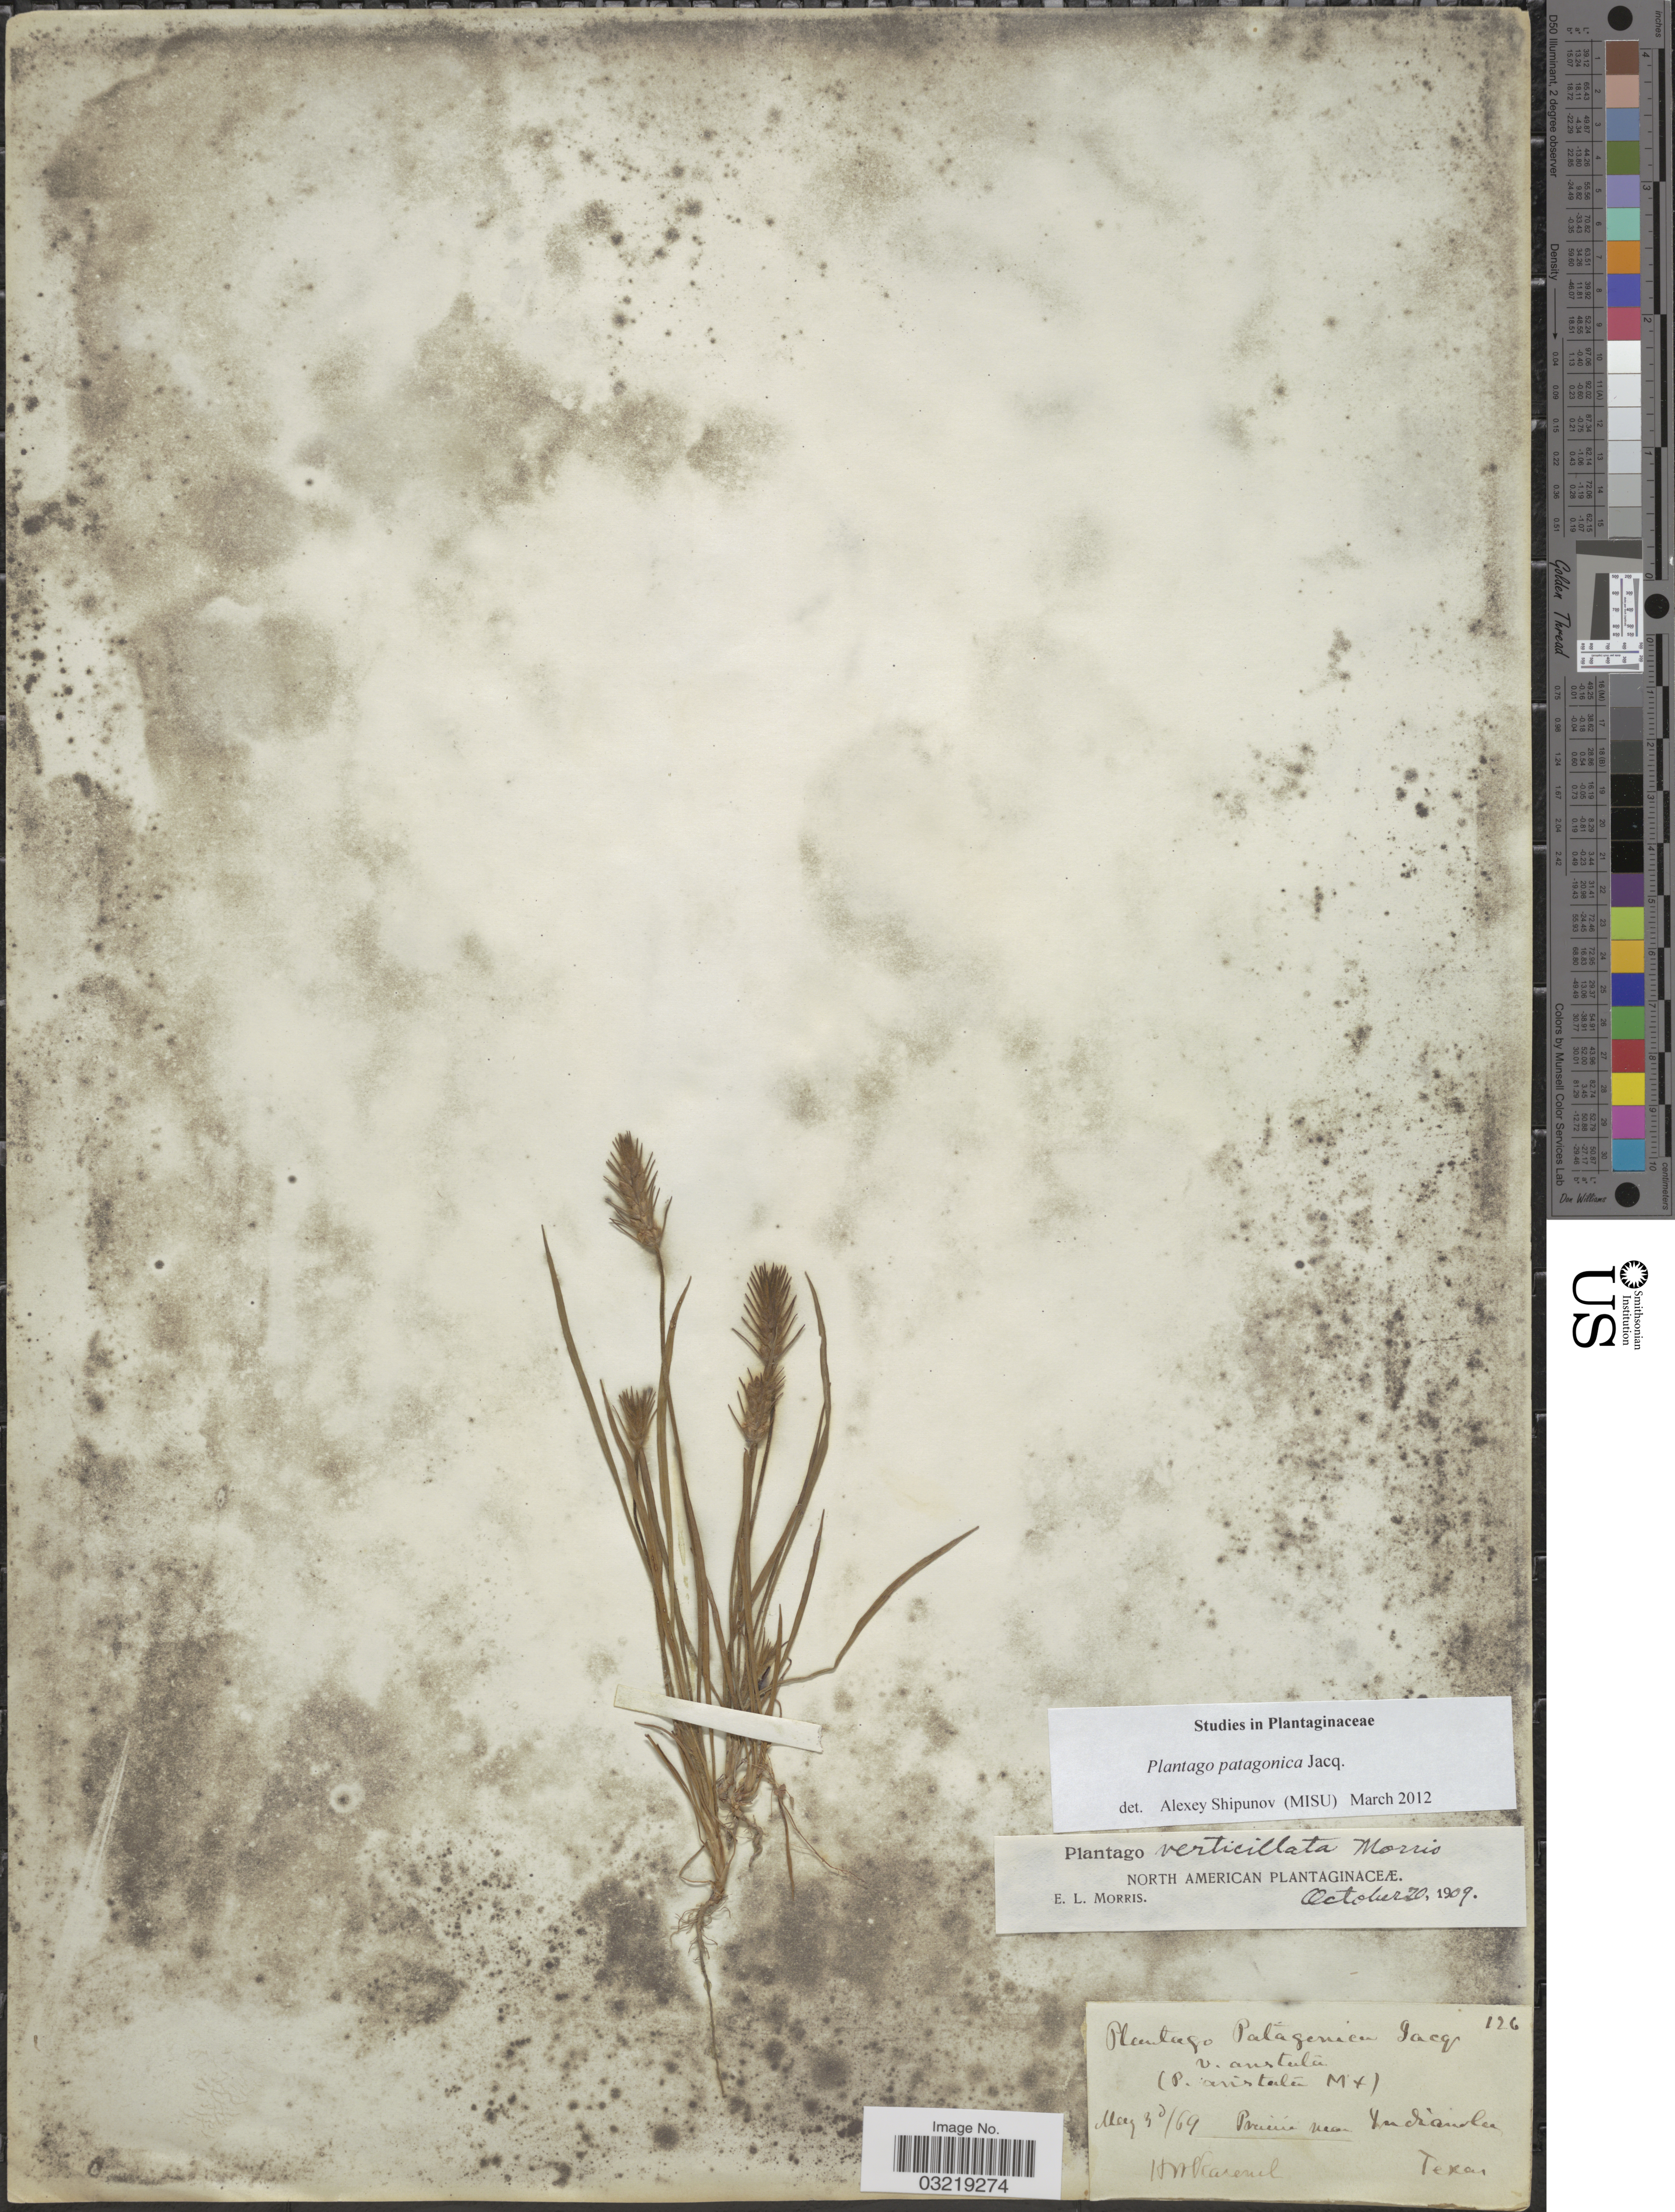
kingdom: Plantae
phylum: Tracheophyta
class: Magnoliopsida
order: Lamiales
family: Plantaginaceae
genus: Plantago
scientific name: Plantago patagonica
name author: Jacq.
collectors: H. Ravenel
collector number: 126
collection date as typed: Transcribed d/m/y: 30/5/69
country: United States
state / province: Texas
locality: Prairie near Indiana Co.